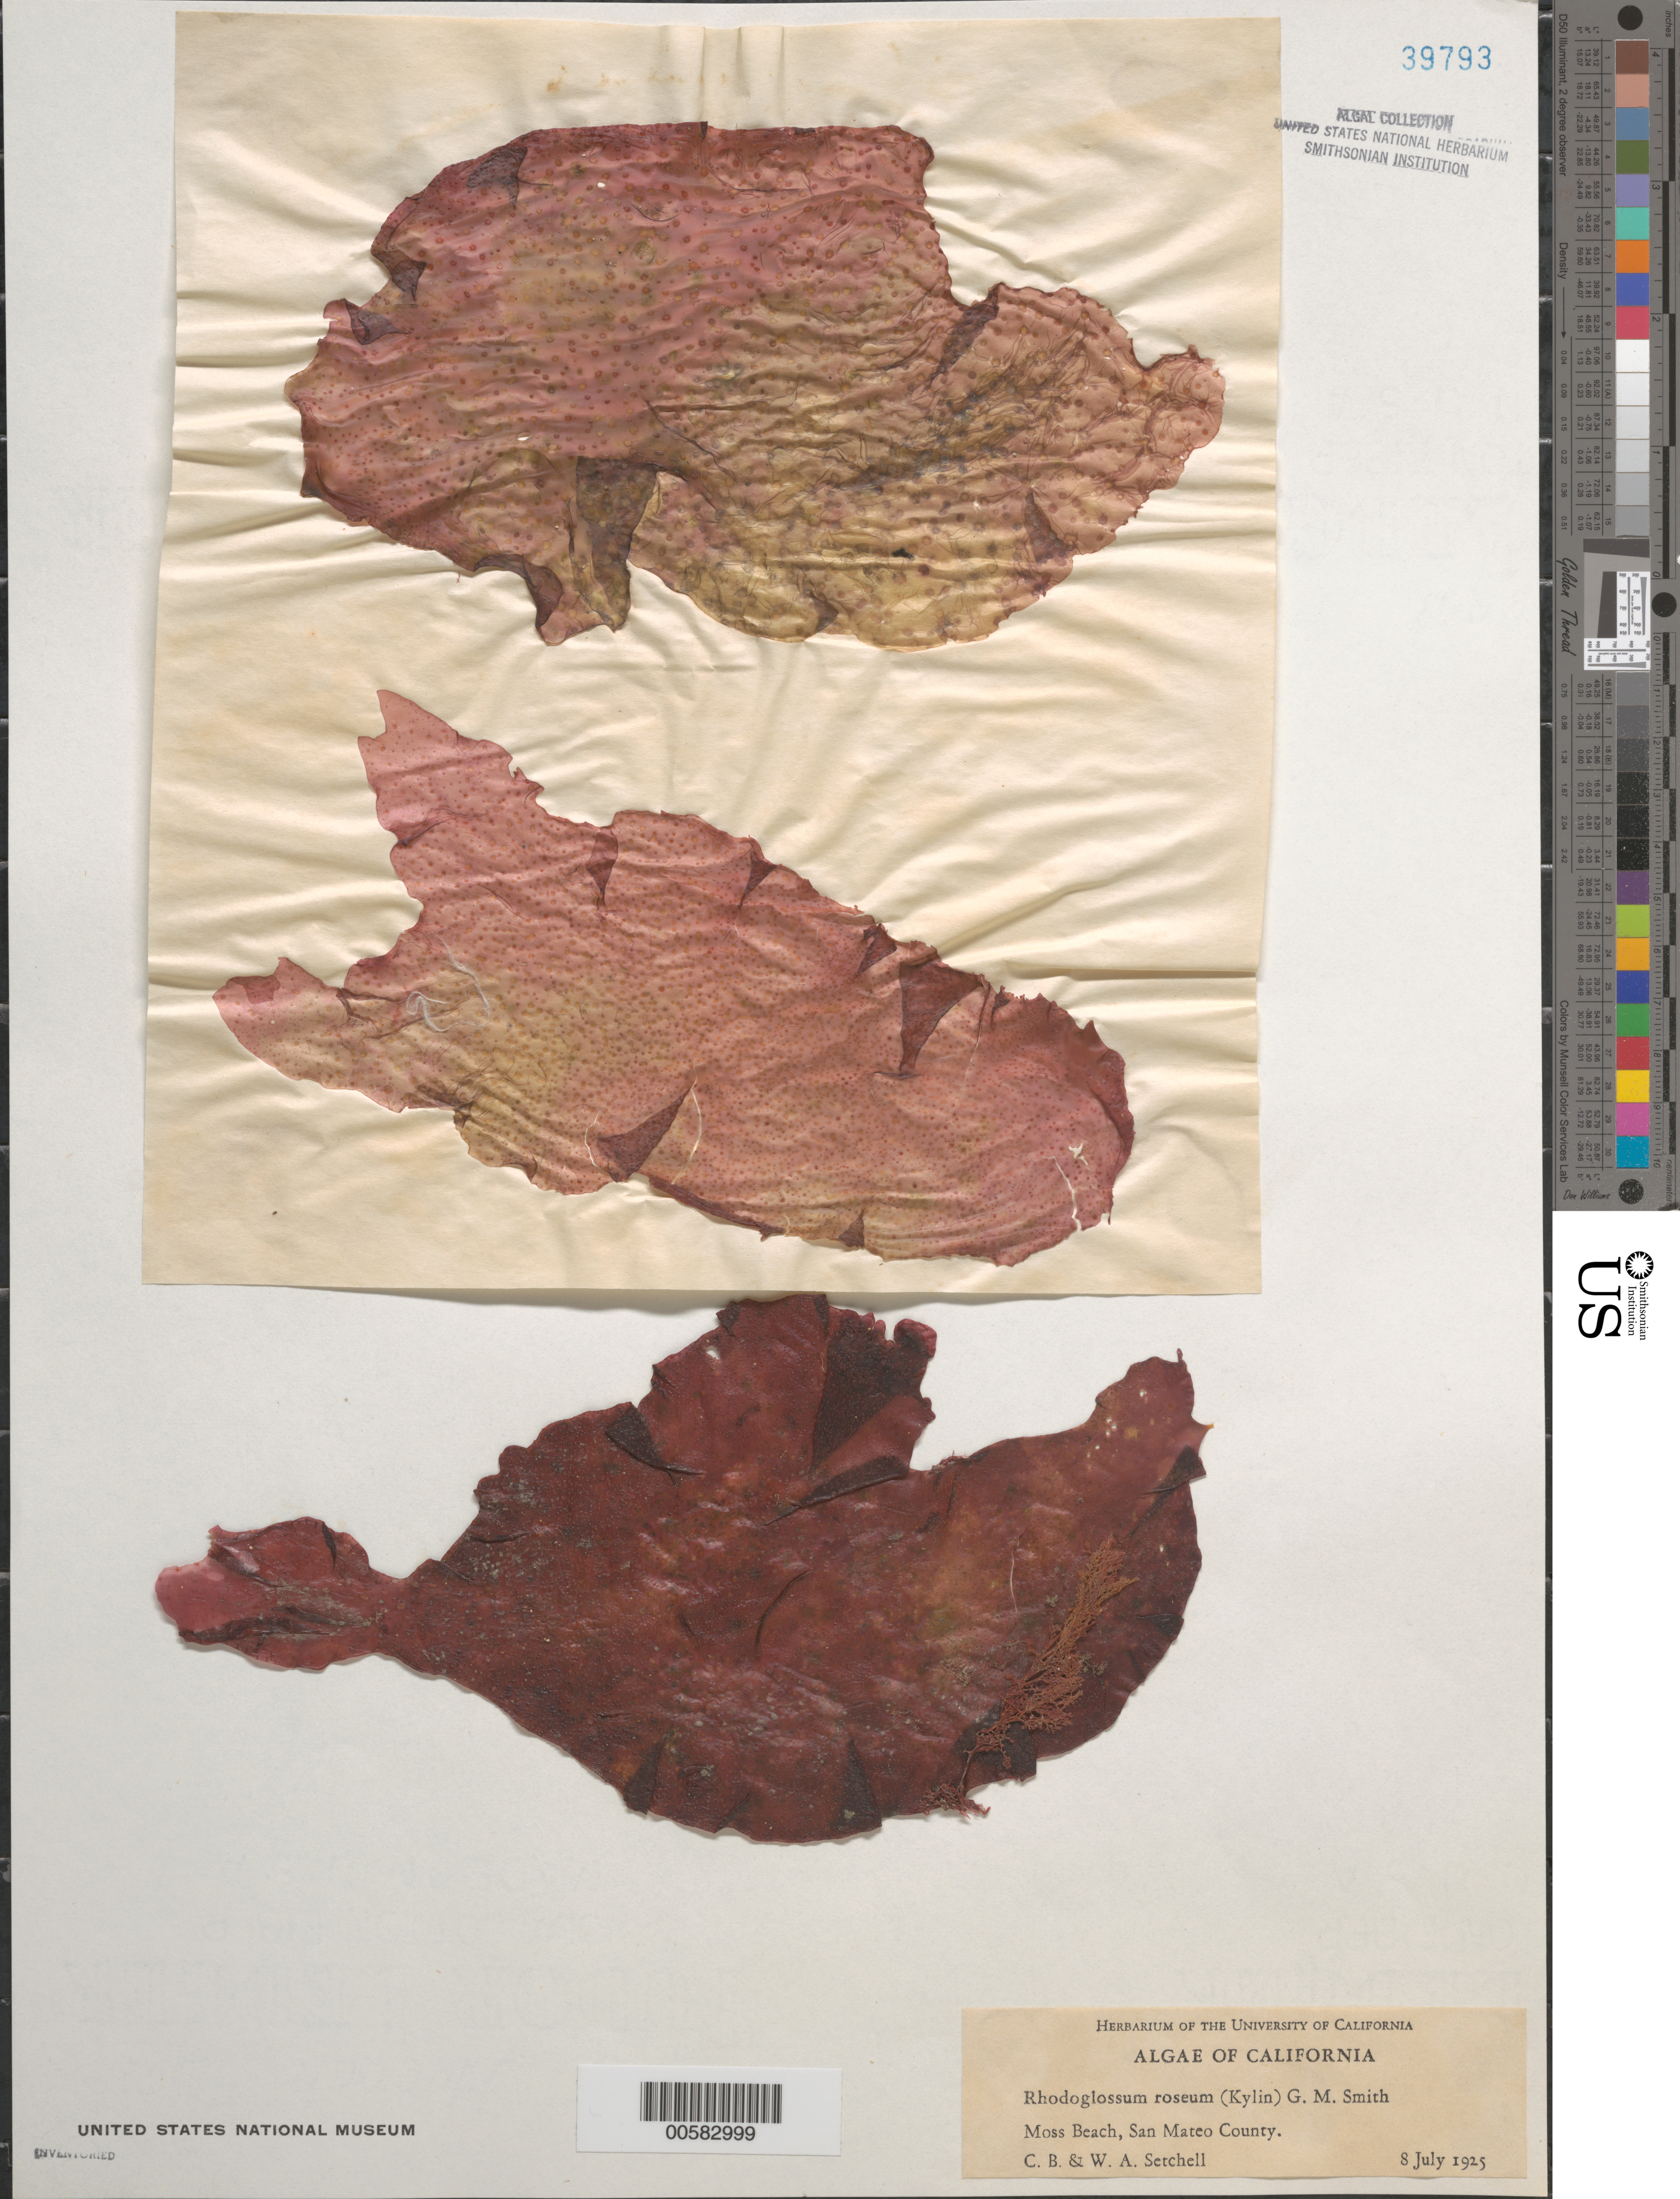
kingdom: Plantae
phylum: Rhodophyta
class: Florideophyceae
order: Gigartinales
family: Gigartinaceae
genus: Mazzaella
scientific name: Mazzaella rosea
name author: (Kylin) Fredericq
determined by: Algae name updating Project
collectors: C. B. Setchell & W. Setchell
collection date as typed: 08 Jul 1925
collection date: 1925-07-08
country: United States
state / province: California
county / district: San Mateo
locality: Moss Beach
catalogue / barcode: US 39793